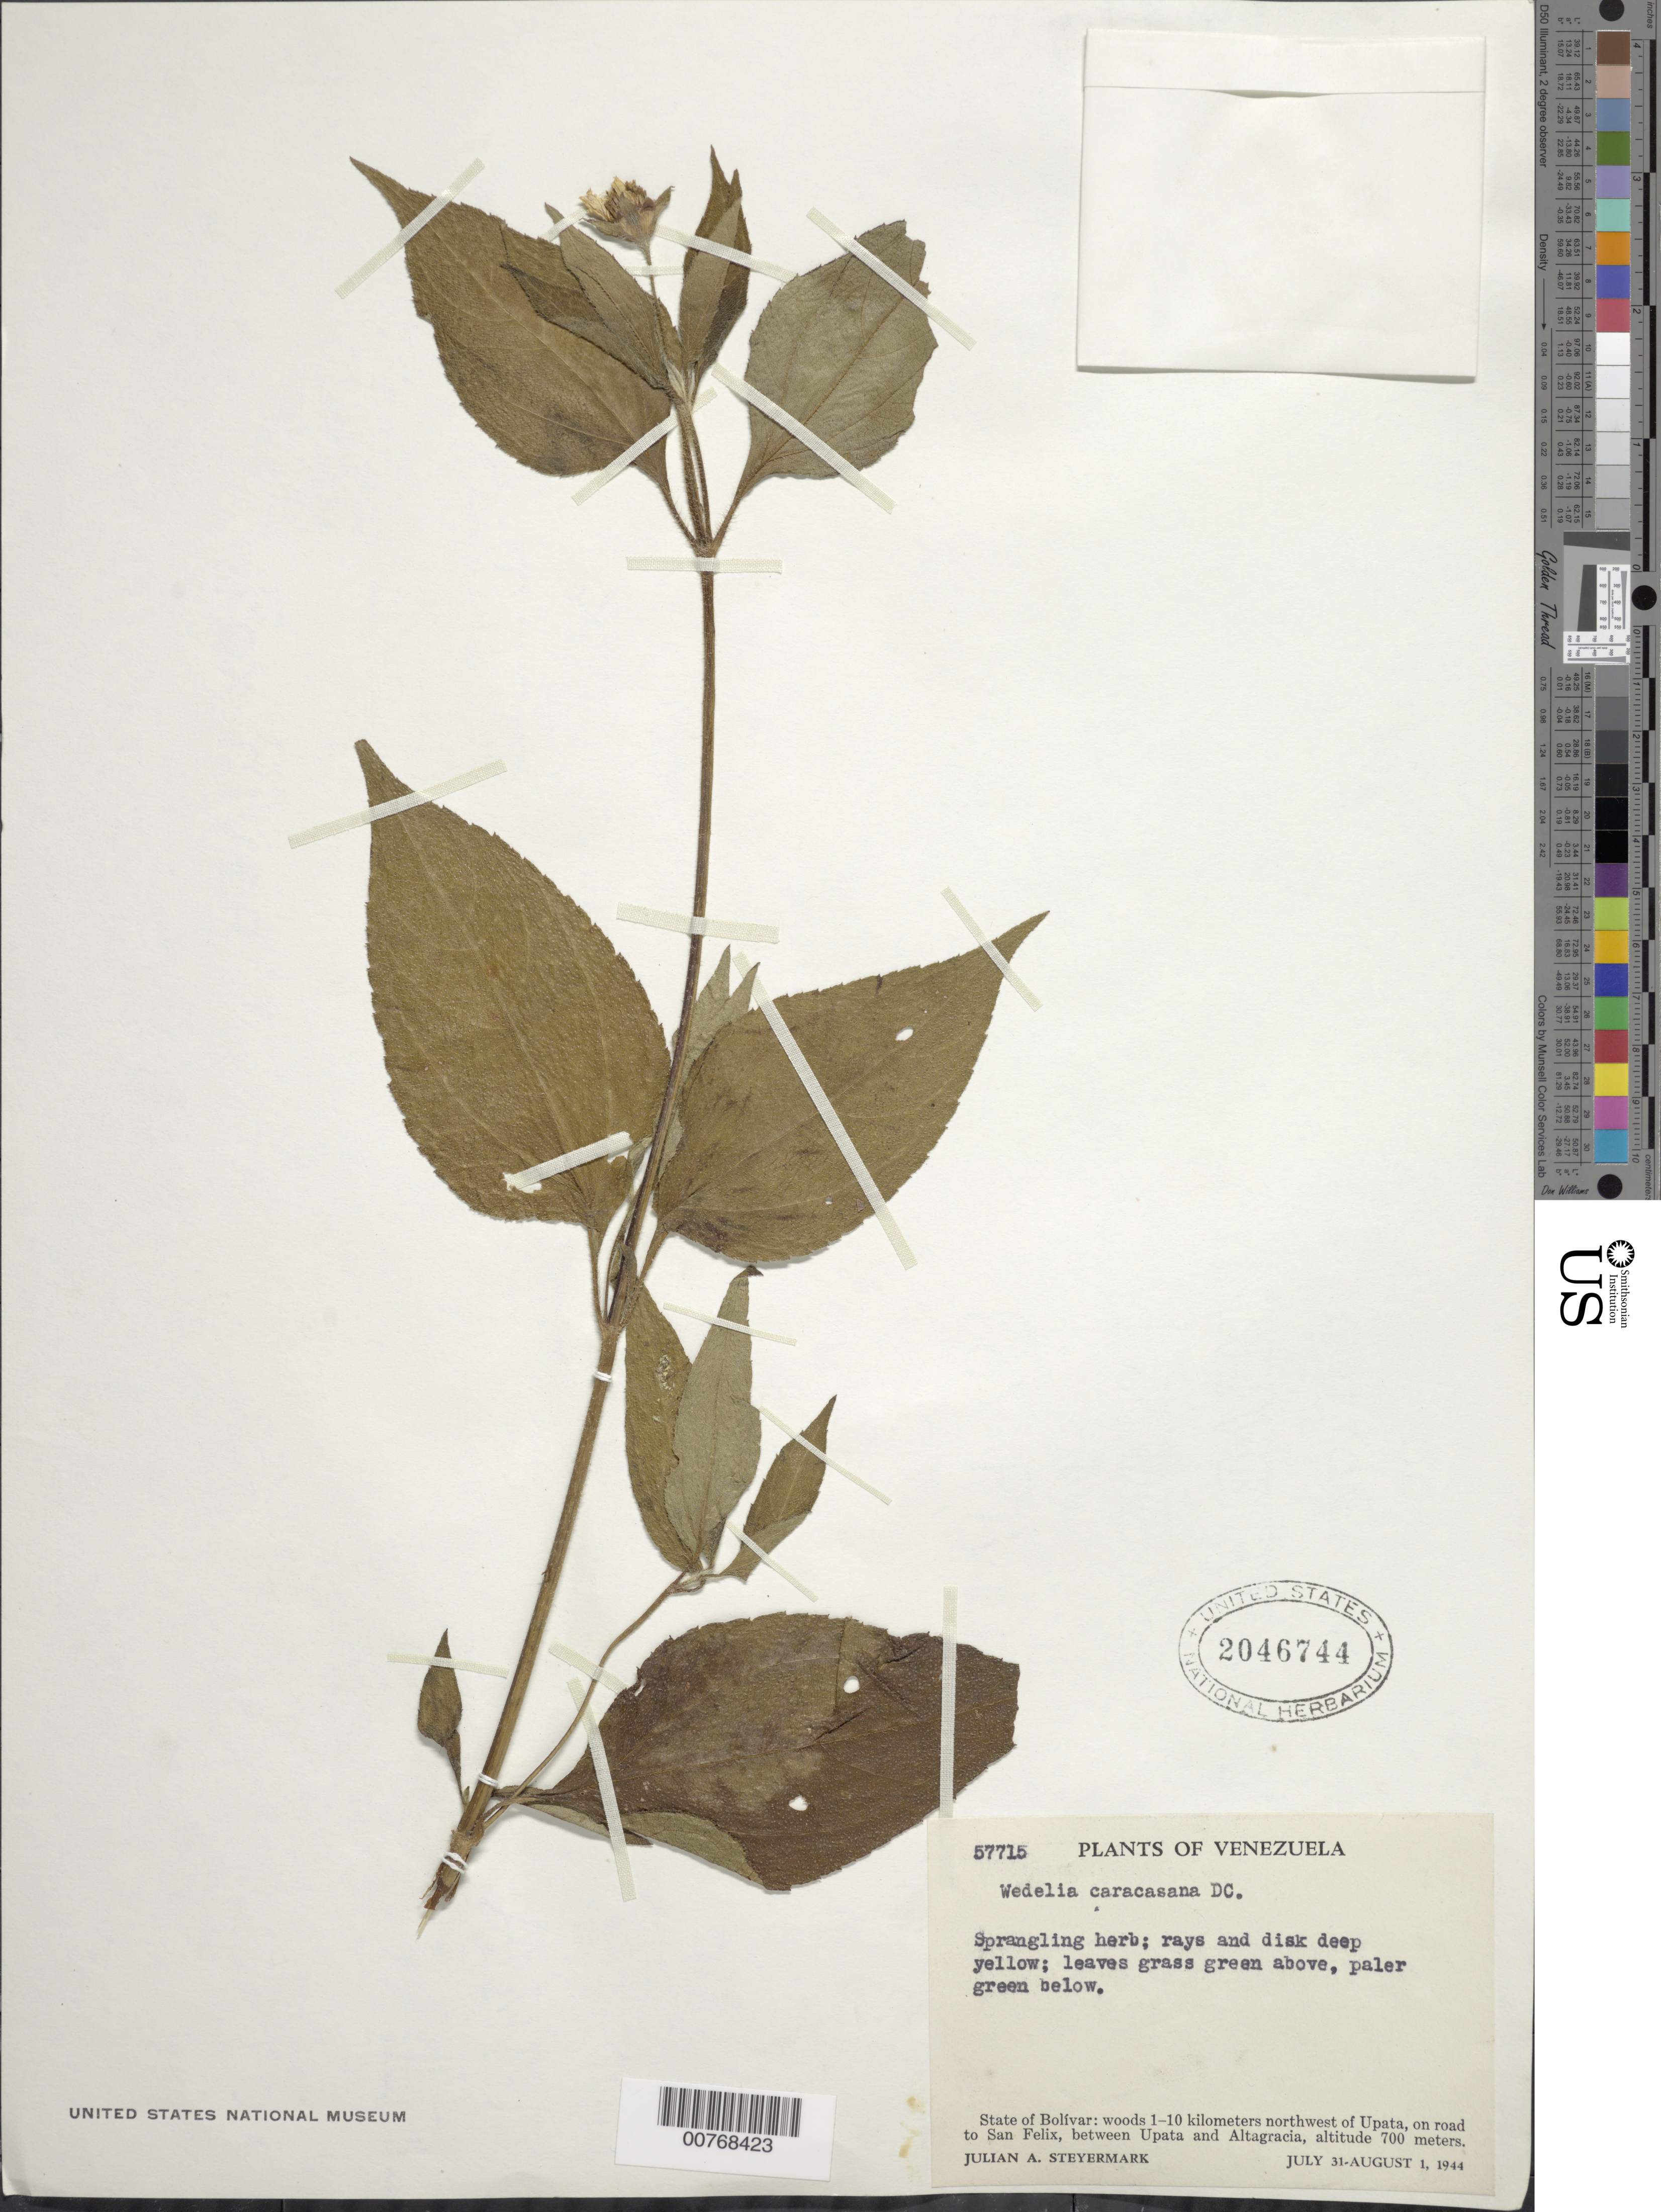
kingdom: Plantae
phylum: Tracheophyta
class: Magnoliopsida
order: Asterales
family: Asteraceae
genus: Wedelia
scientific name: Wedelia calycina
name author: Rich.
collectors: J. Steyermark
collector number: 57715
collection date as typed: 31-Jul-44 to 1-Aug-44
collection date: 1944-07-31/1944-08-01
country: Venezuela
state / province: Bolívar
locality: Upata, 1-10 km NW of on road to San Felix, between Upata and Altagracia; Rio Upata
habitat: Woods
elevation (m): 700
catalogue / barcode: US 2046744